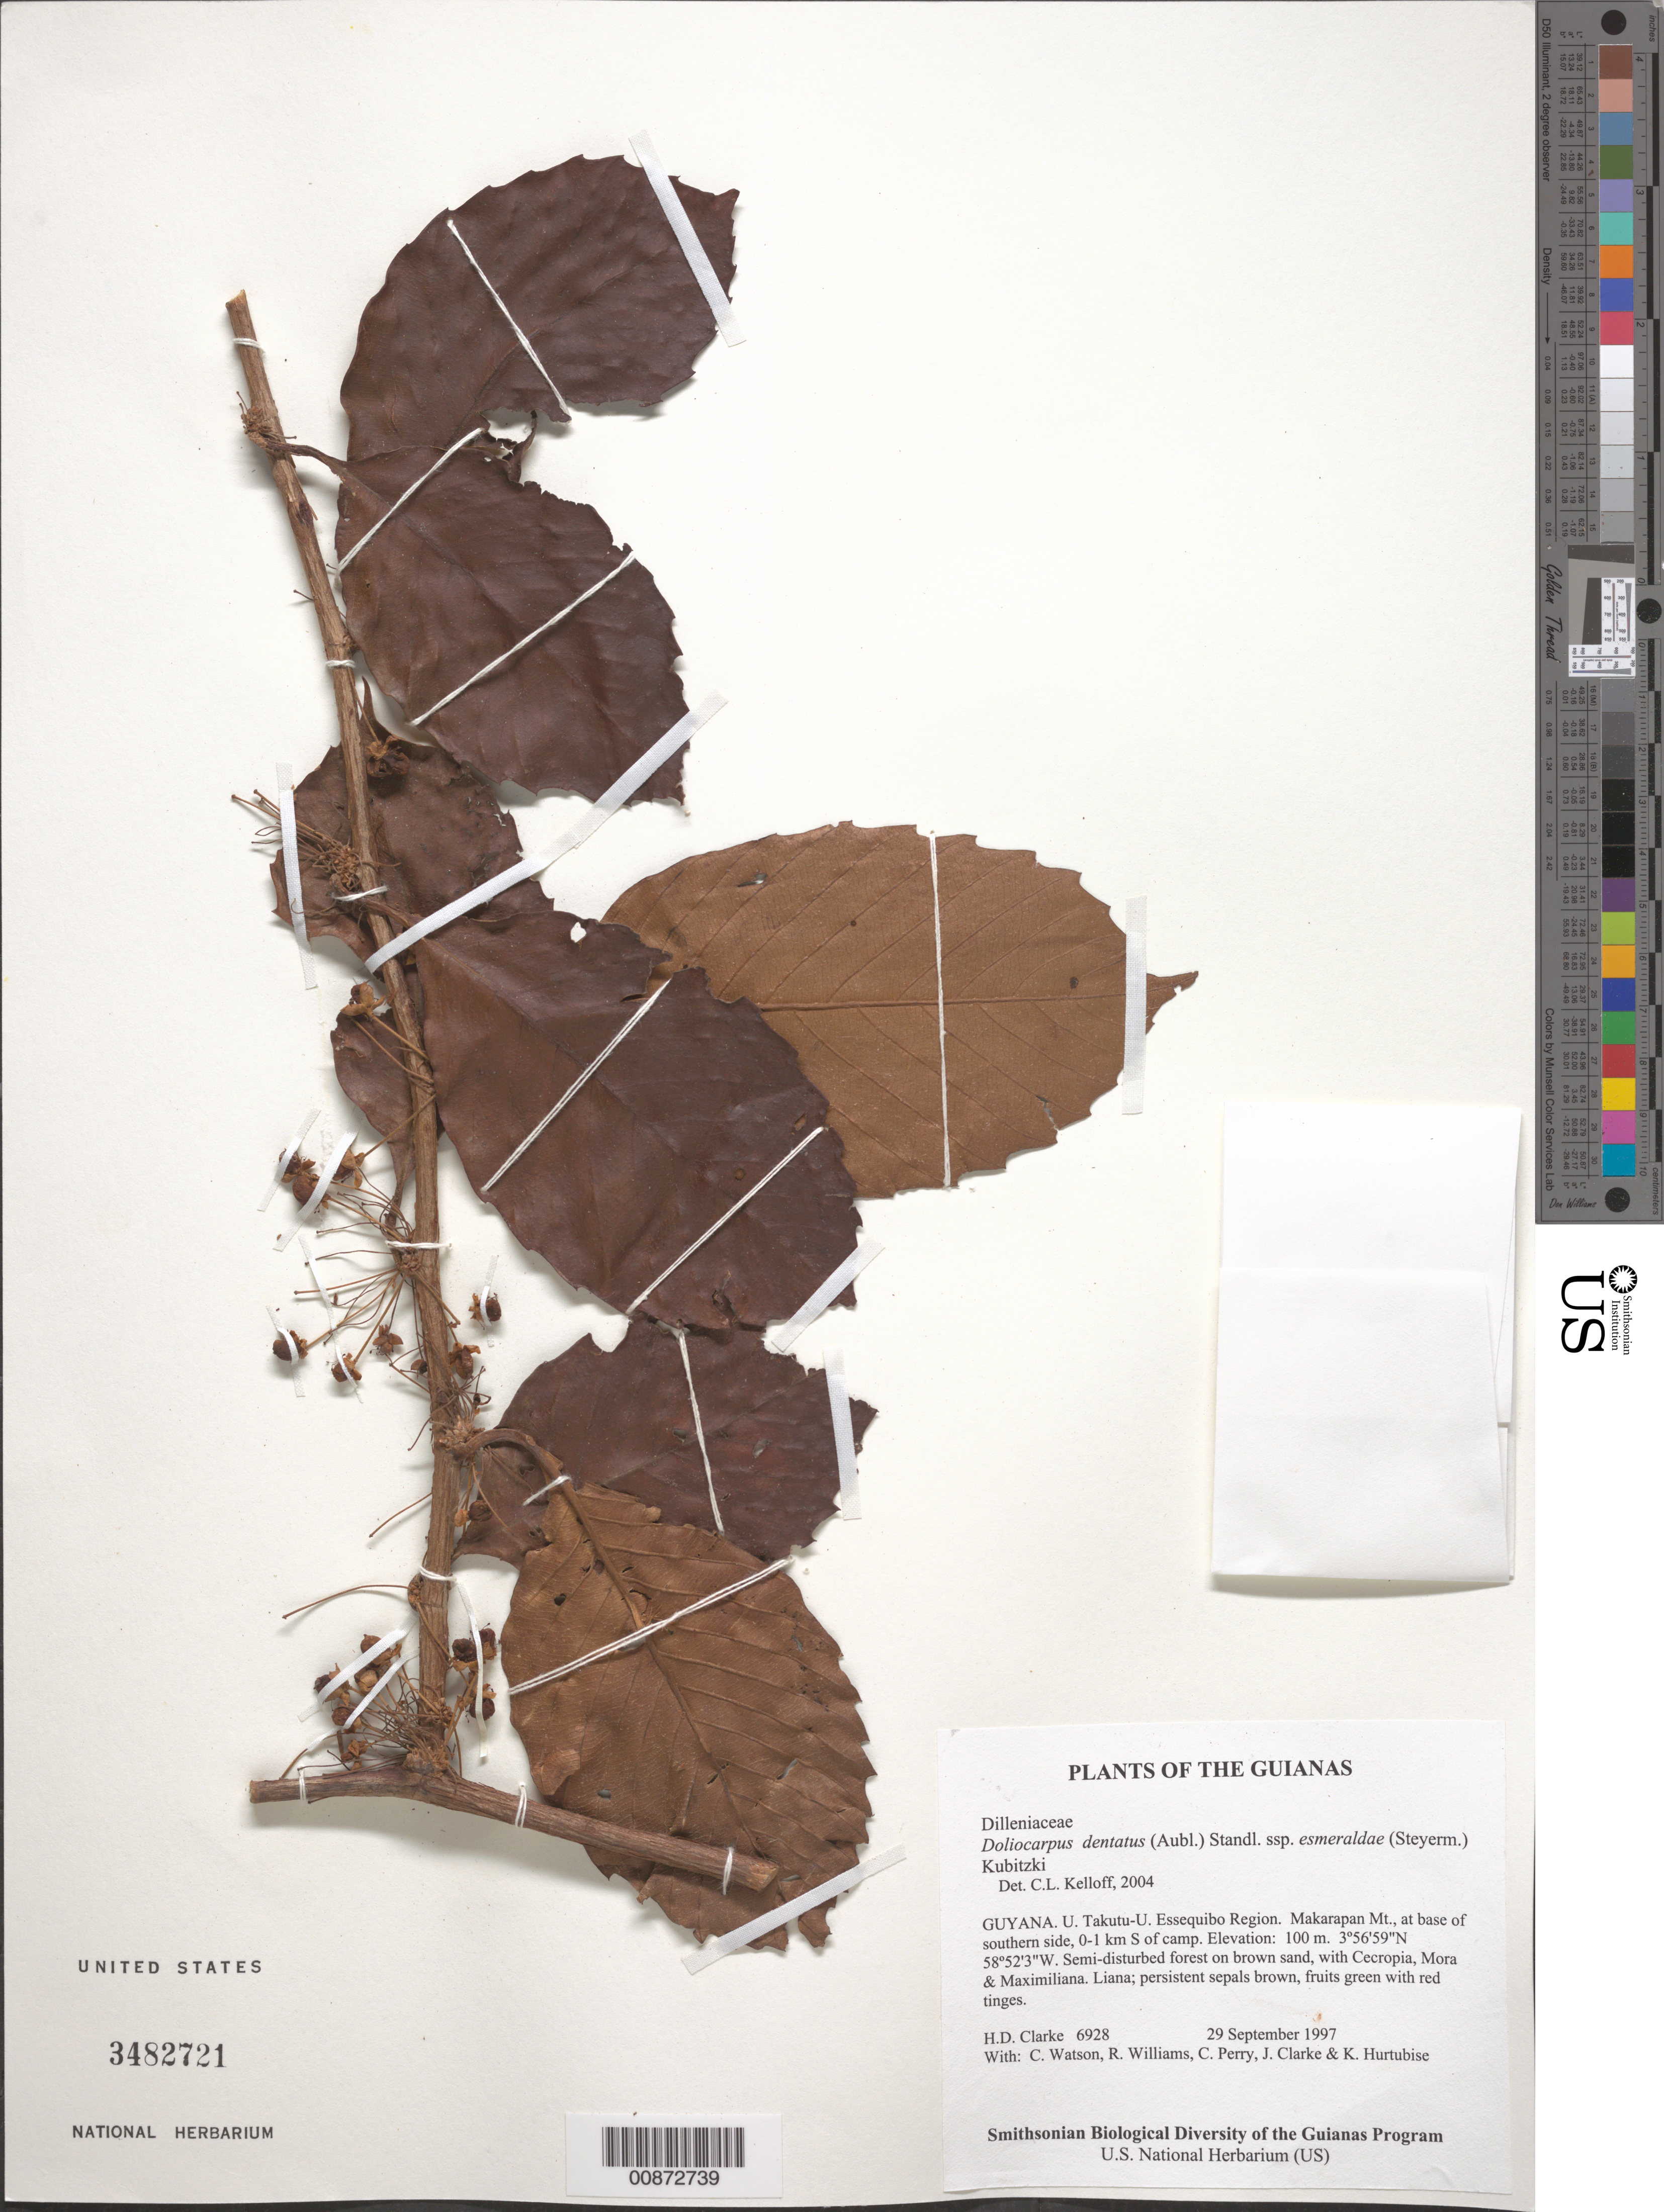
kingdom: Plantae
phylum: Tracheophyta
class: Magnoliopsida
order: Dilleniales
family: Dilleniaceae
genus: Doliocarpus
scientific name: Doliocarpus dentatus subsp. esmeraldae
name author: (Steyerm.) Kubitzki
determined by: Kelloff, Carol L., (US), Smithsonian Institution - National Museum of Natural History (UNITED STATES)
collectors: H. D. Clarke, C. Watson, R. Williams, C. Perry, J. Clarke & K. Hurtubise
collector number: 6928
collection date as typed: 29 September 1997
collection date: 1997-09-29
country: Guyana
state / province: U. Takutu-U. Essequibo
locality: Makarapan Mt., at base of southern side, 0-1 km S of camp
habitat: Semi-disturbed forest on brown sand, with Cecropia, Mora & Maximiliana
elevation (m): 100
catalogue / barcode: US 3482721